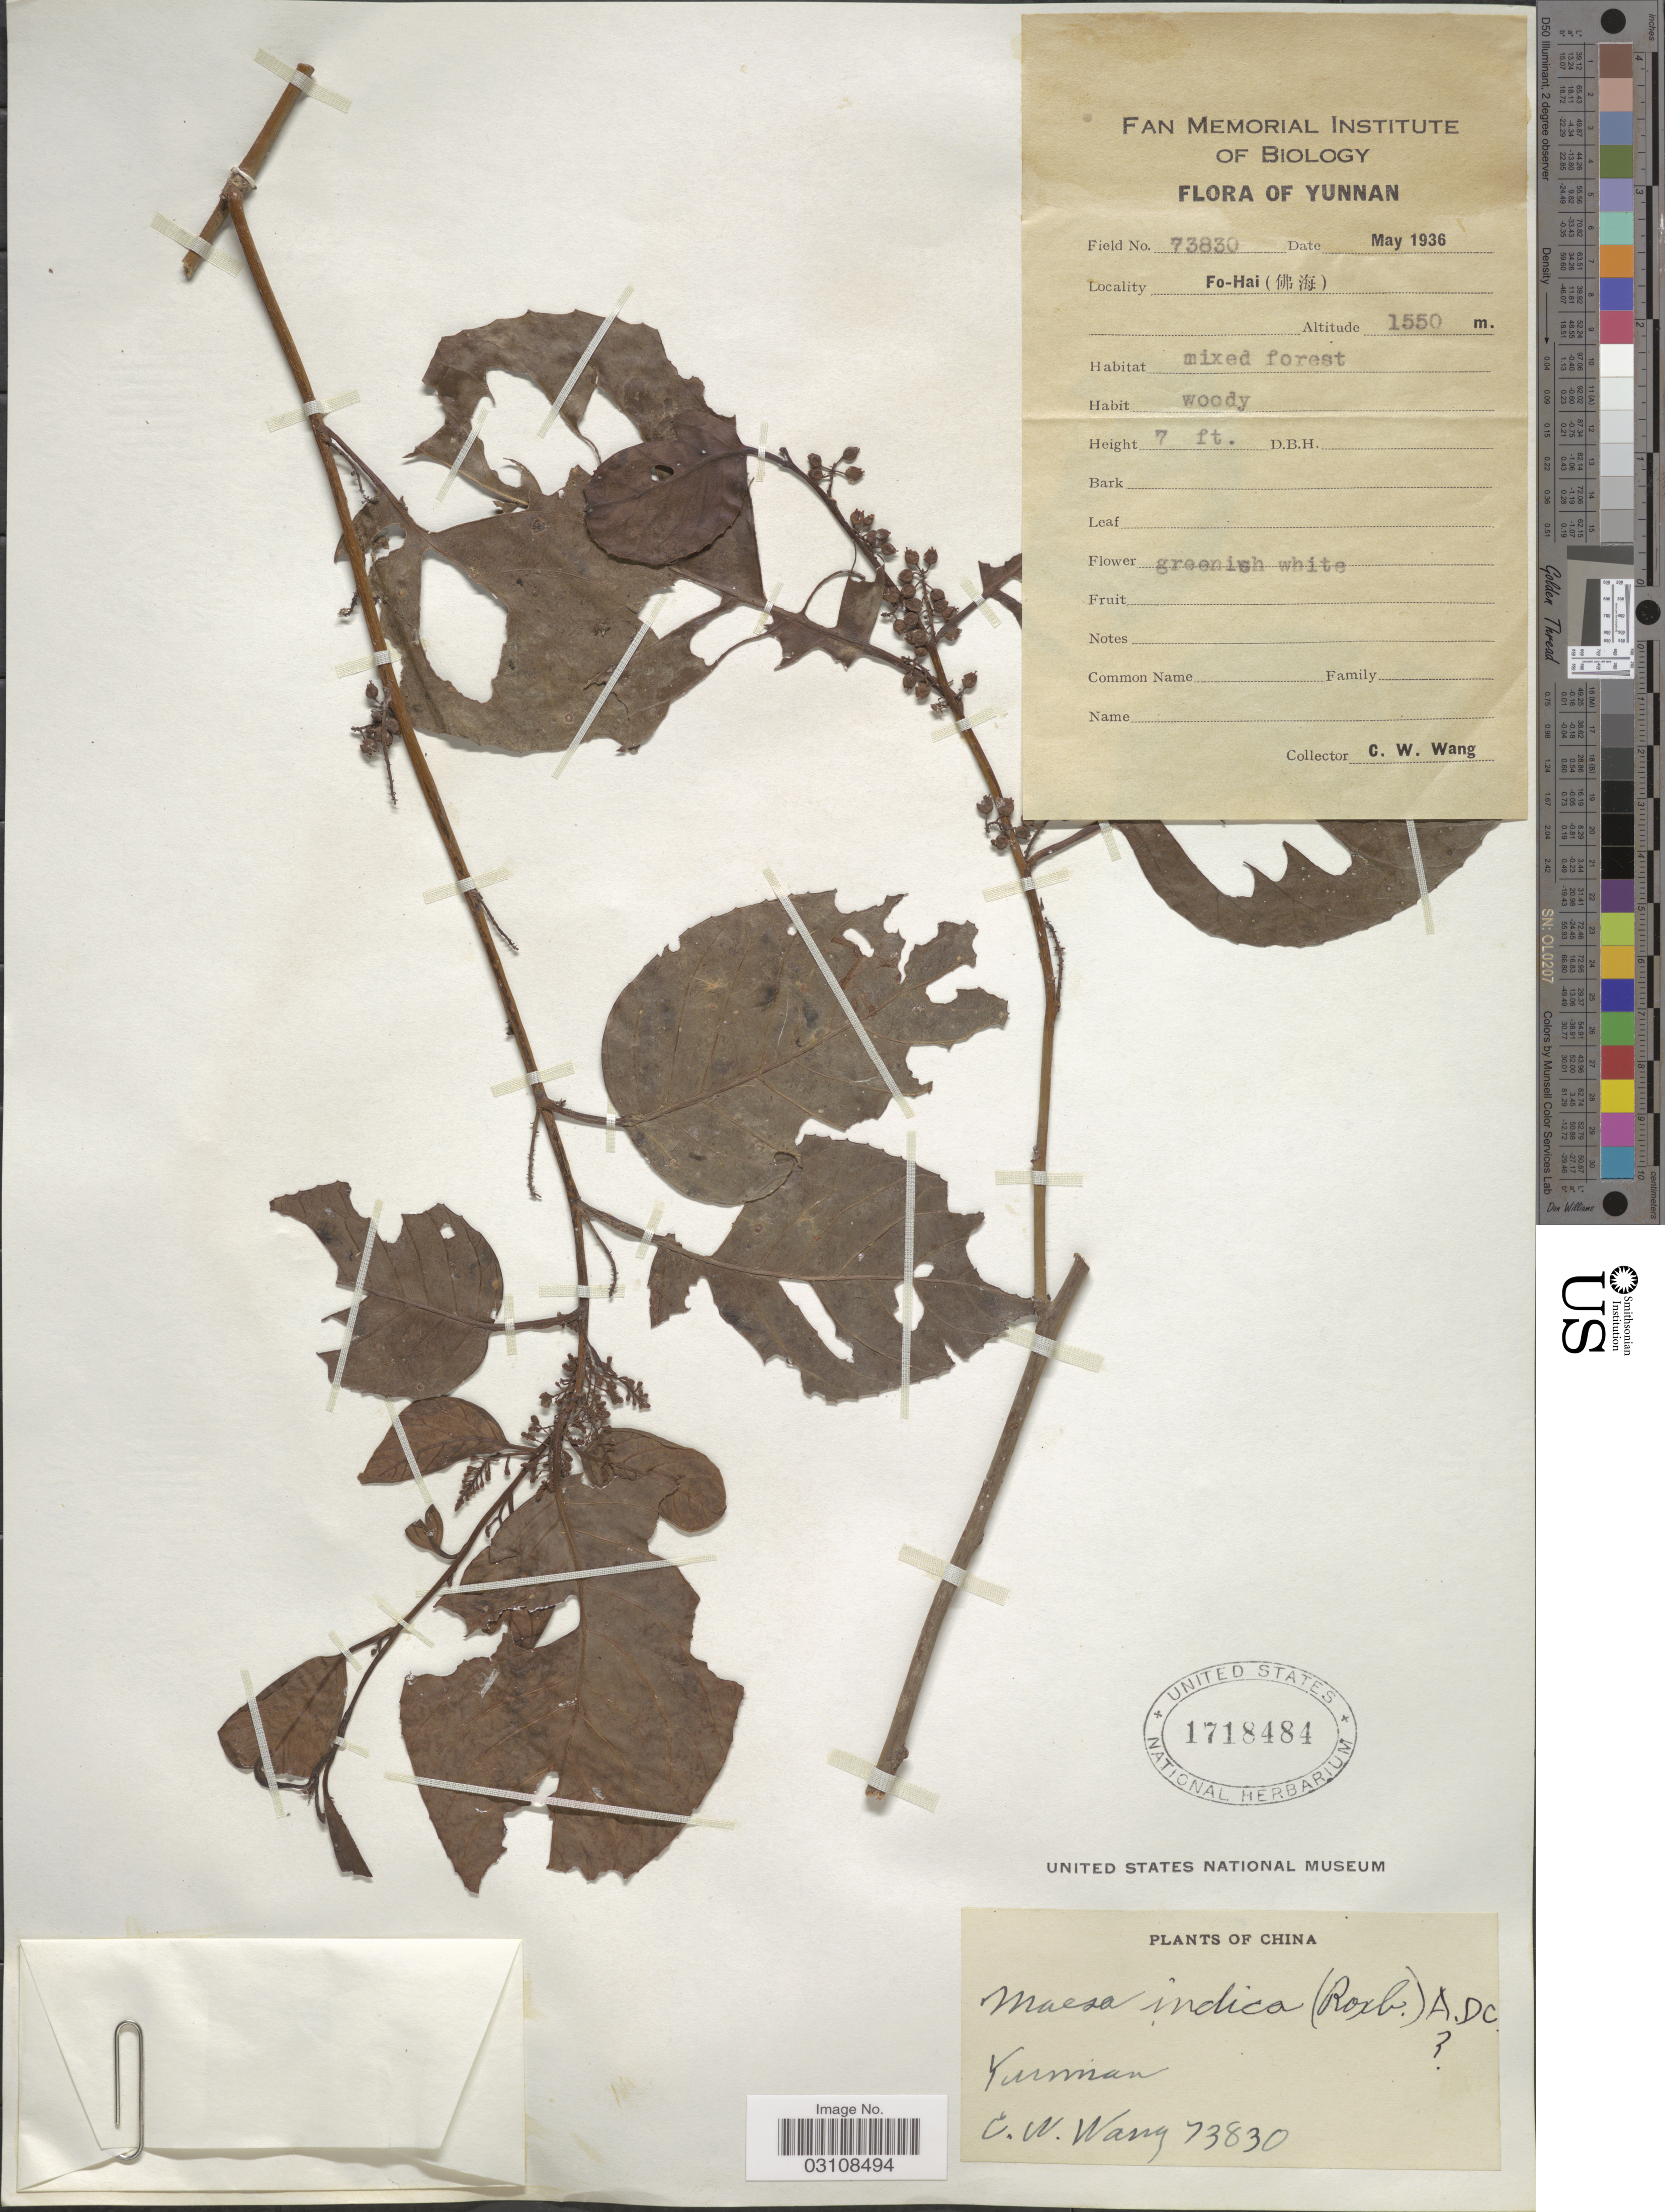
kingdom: Plantae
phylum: Tracheophyta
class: Magnoliopsida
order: Ericales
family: Primulaceae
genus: Maesa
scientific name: Maesa indica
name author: (Roxb.) A. DC.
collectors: C. W. Wang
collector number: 73830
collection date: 1936-05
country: China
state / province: Yunnan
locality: Fo Hai (X).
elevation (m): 1550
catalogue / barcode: US 1718484